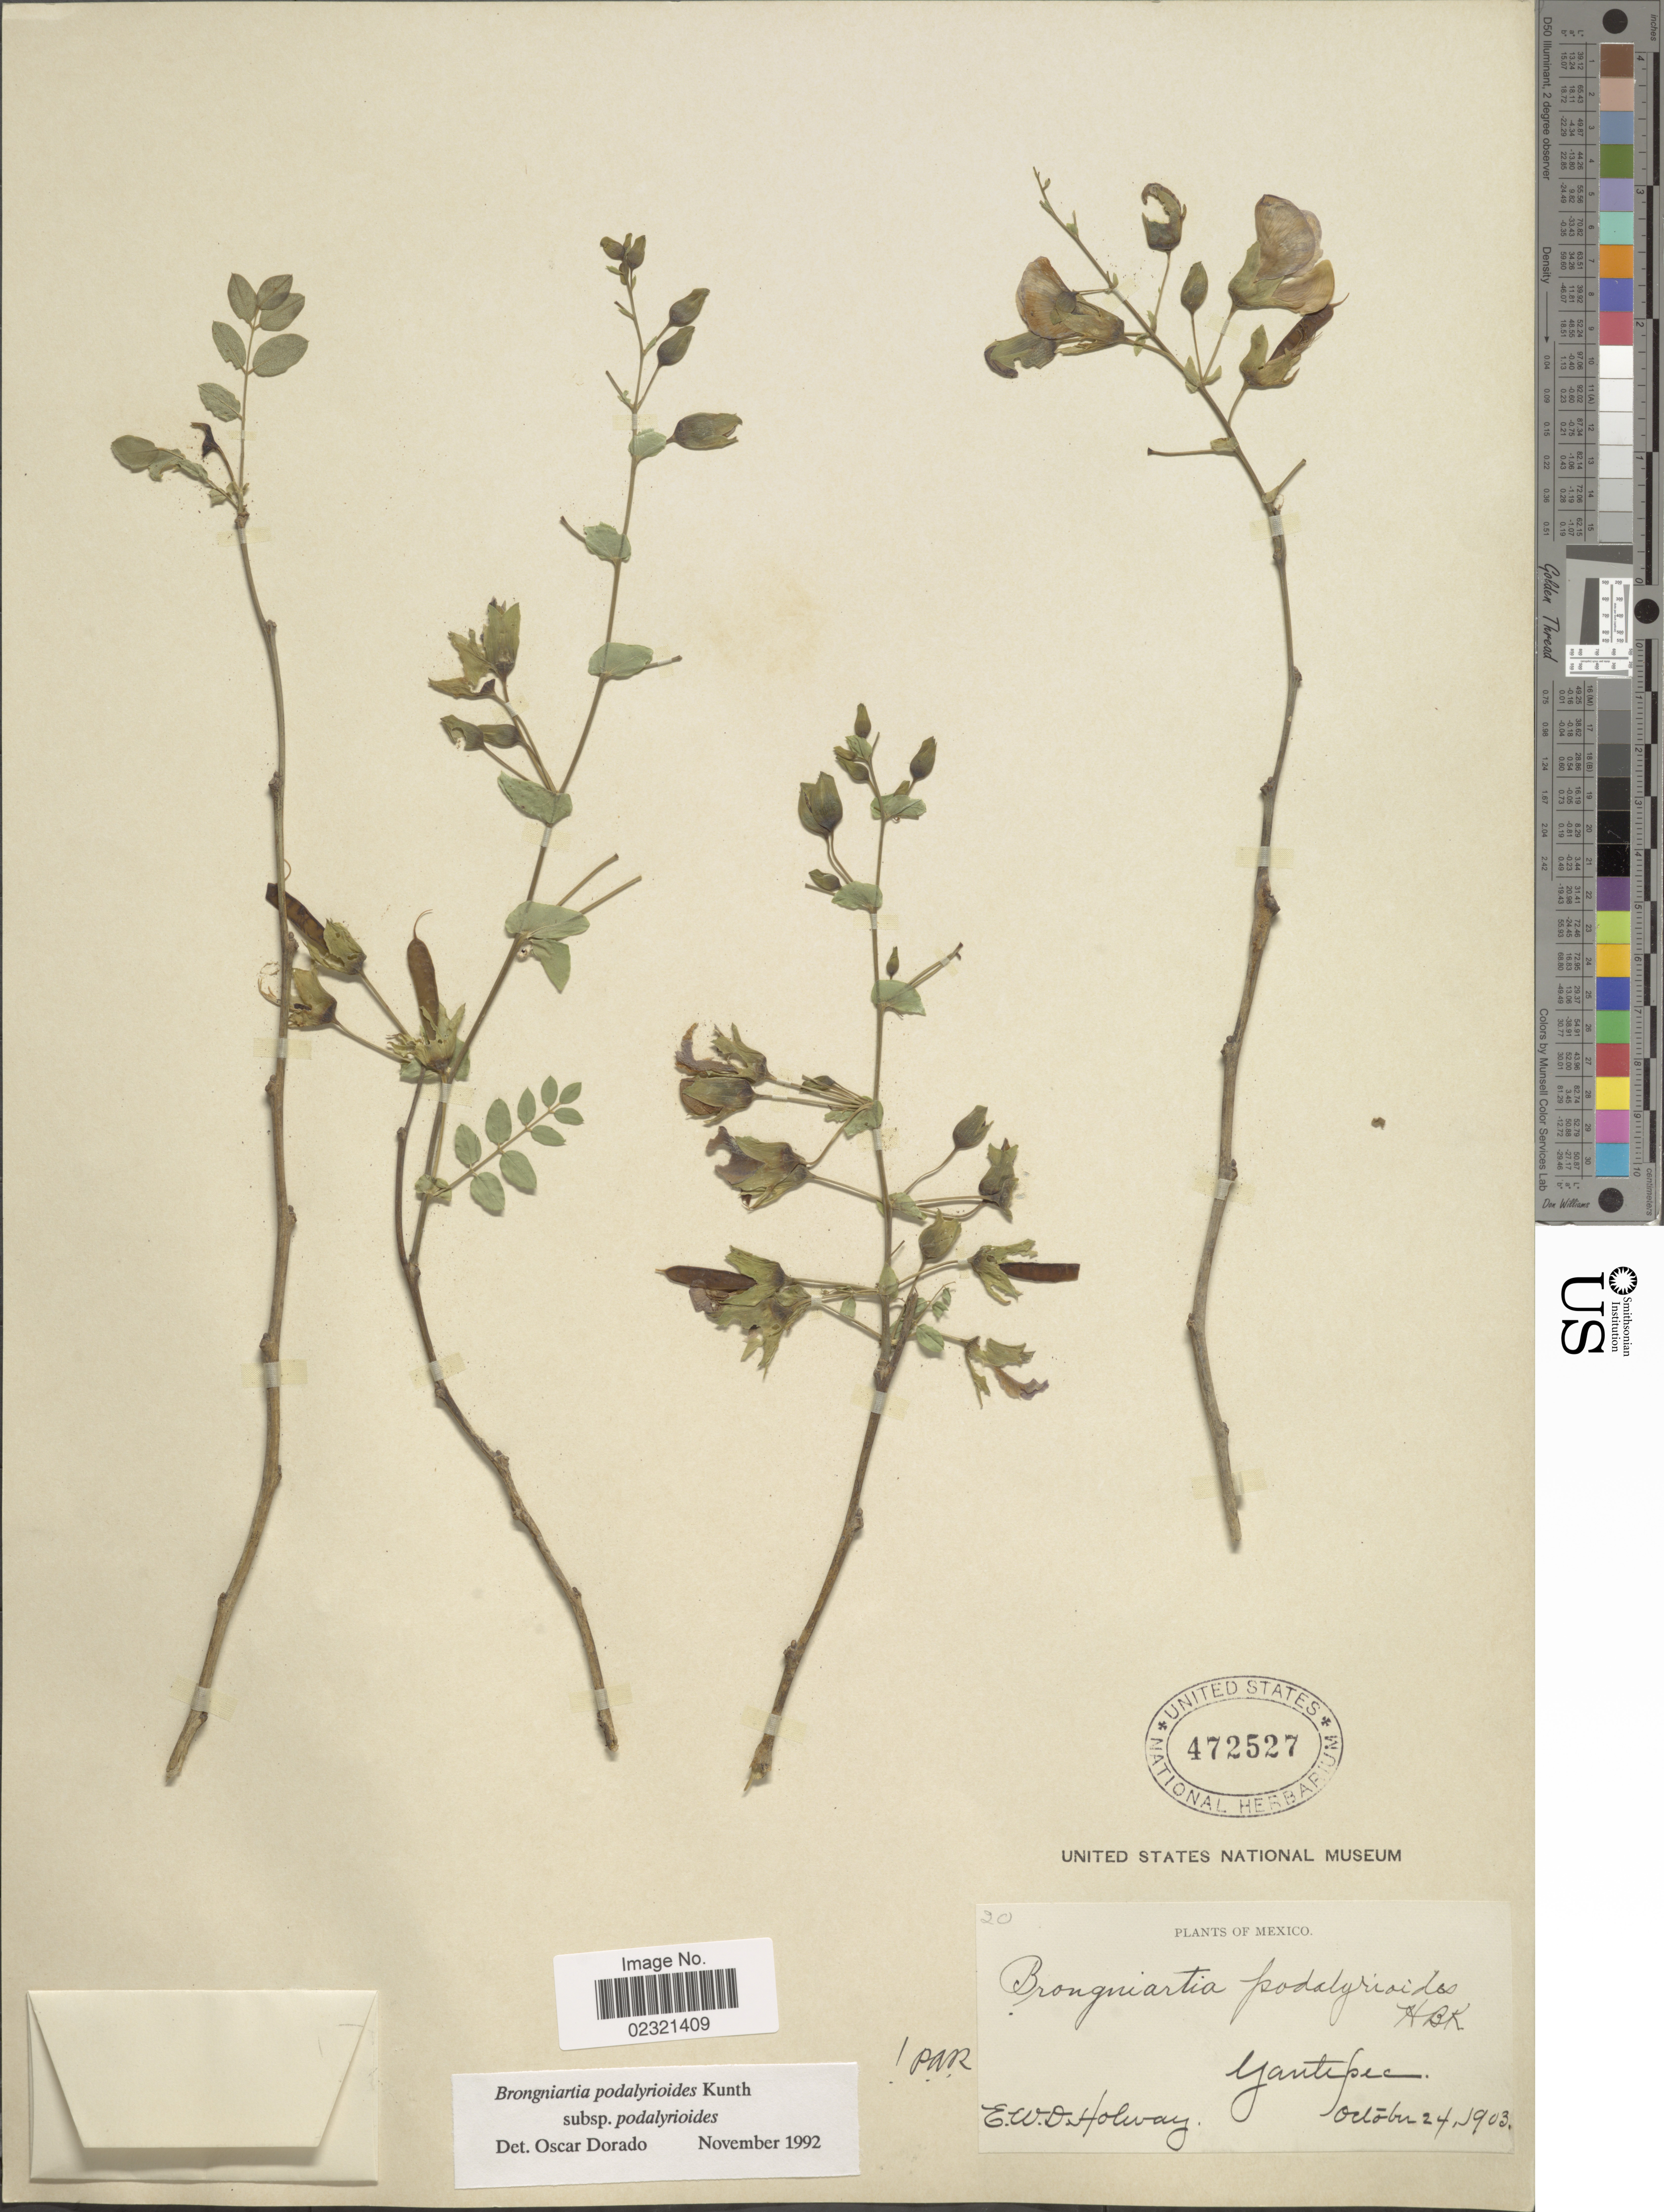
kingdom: Plantae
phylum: Tracheophyta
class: Magnoliopsida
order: Fabales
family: Fabaceae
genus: Brongniartia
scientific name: Brongniartia podalyrioides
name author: Kunth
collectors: E. W. D. Holway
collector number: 20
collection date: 1903-10-24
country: Mexico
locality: Yautepec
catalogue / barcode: US 472527